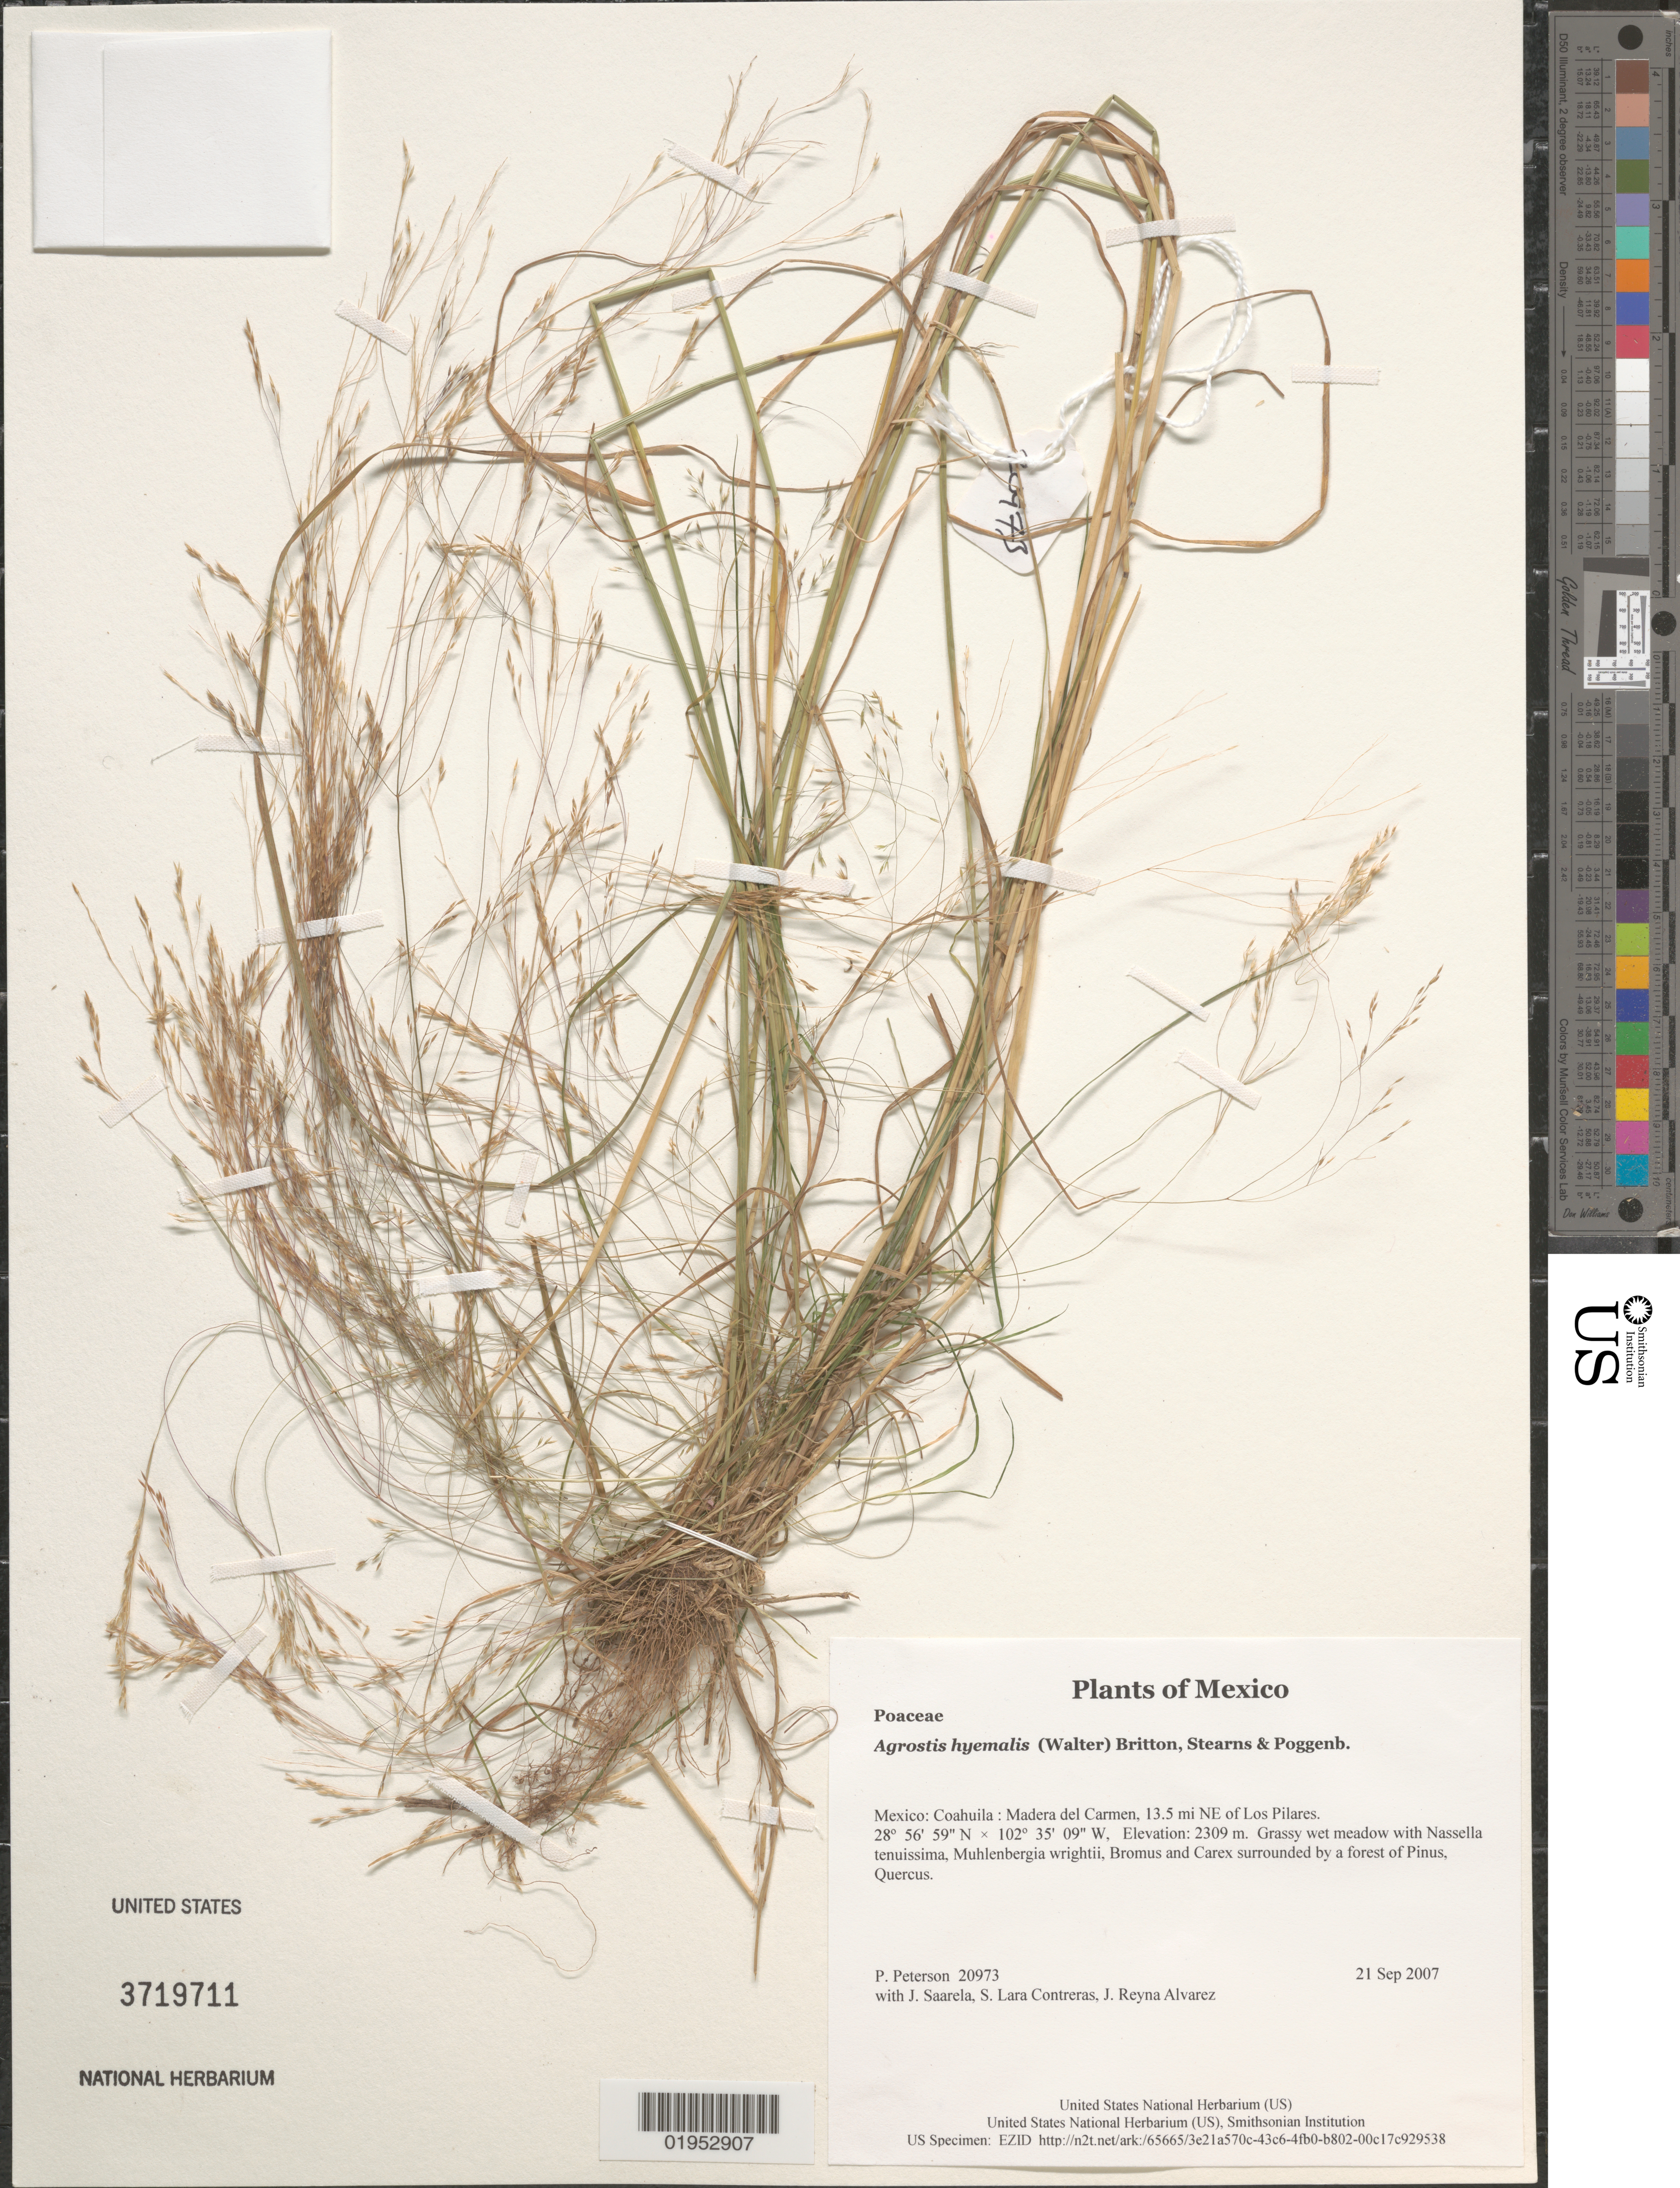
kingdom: Plantae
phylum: Tracheophyta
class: Liliopsida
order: Poales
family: Poaceae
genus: Agrostis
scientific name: Agrostis hyemalis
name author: (Walter) Britton et al.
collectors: P. M. Peterson, J. Saarela, S. Lara Contreras & J. Reyna Alvarez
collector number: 20973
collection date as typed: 21 Sep 2007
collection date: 2007-09-21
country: Mexico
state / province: Coahuila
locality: Madera del Carmen, 13.5 mi NE of Los Pilares.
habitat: Grassy wet meadow with Nassella tenuissima, Muhlenbergia wrightii, Bromus and Carex surrounded by a forest of Pinus, Quercus.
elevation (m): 2309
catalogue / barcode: US 3719711